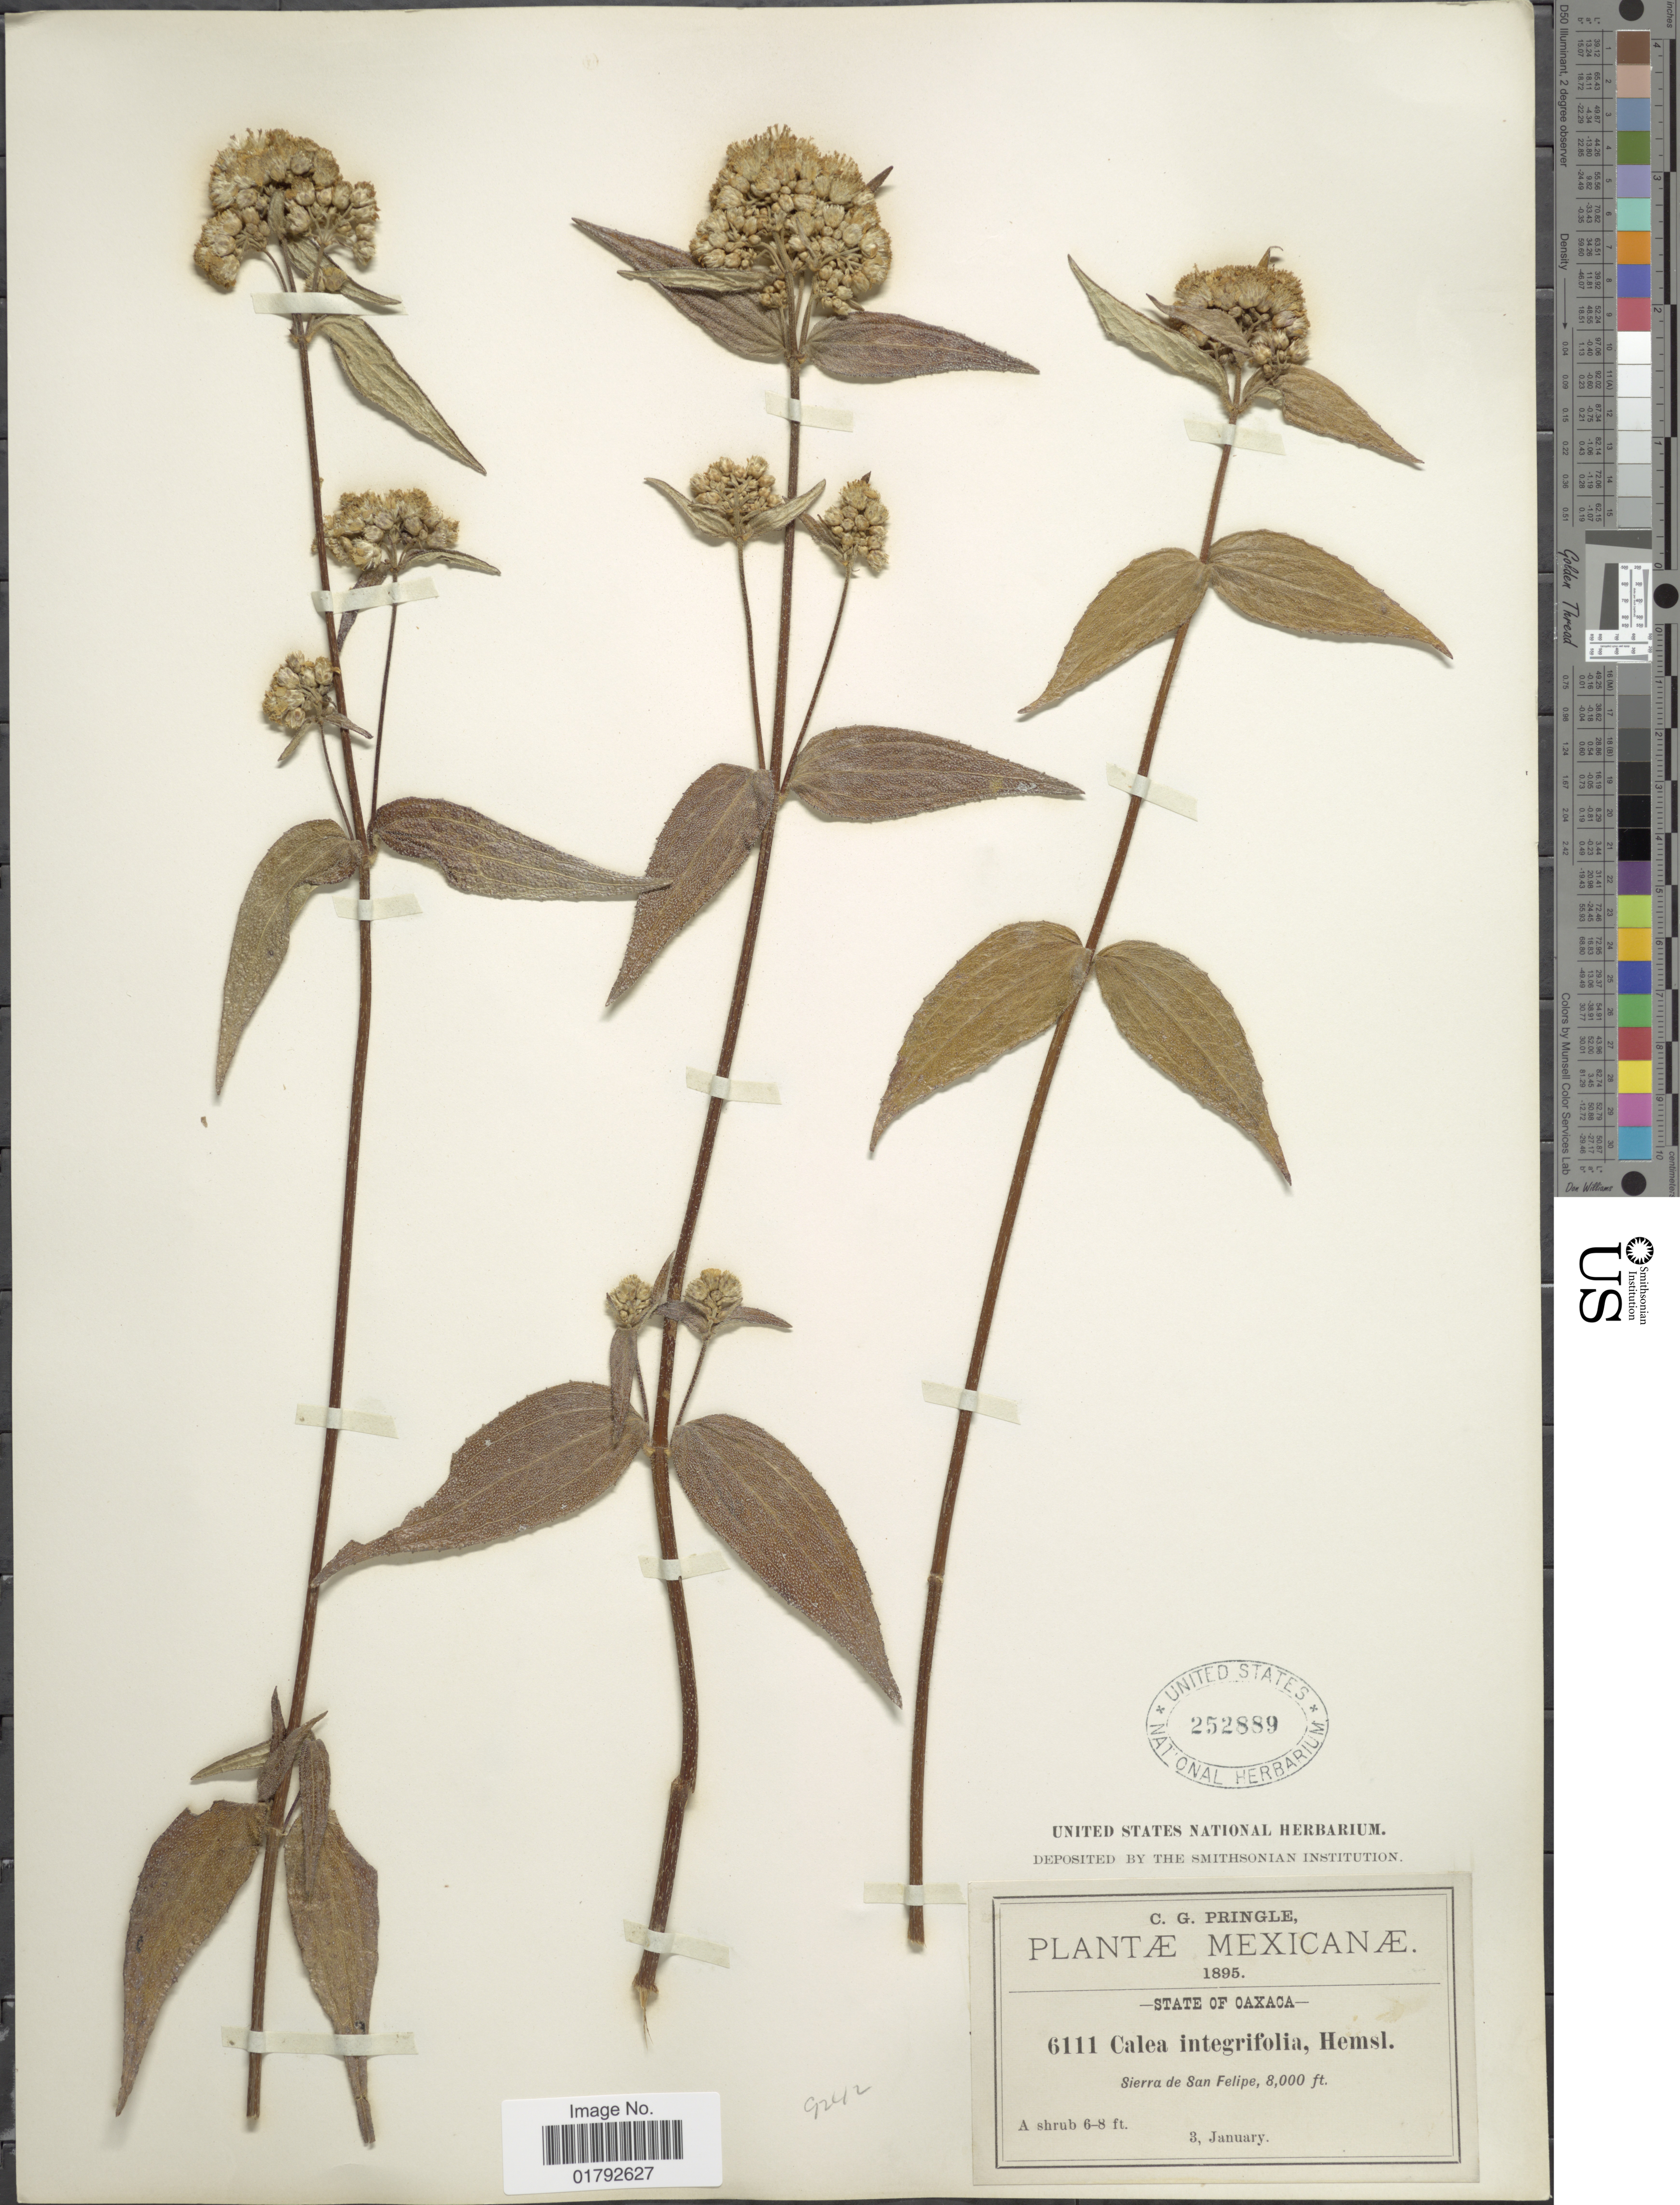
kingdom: Plantae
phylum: Tracheophyta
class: Magnoliopsida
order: Asterales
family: Asteraceae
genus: Alloispermum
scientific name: Alloispermum integrifolium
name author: (DC.) H. Rob.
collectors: C. G. Pringle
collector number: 6111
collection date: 1895-01-03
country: Mexico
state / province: Oaxaca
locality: Sierra de San Felipe.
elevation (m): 2438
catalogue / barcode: US 252889